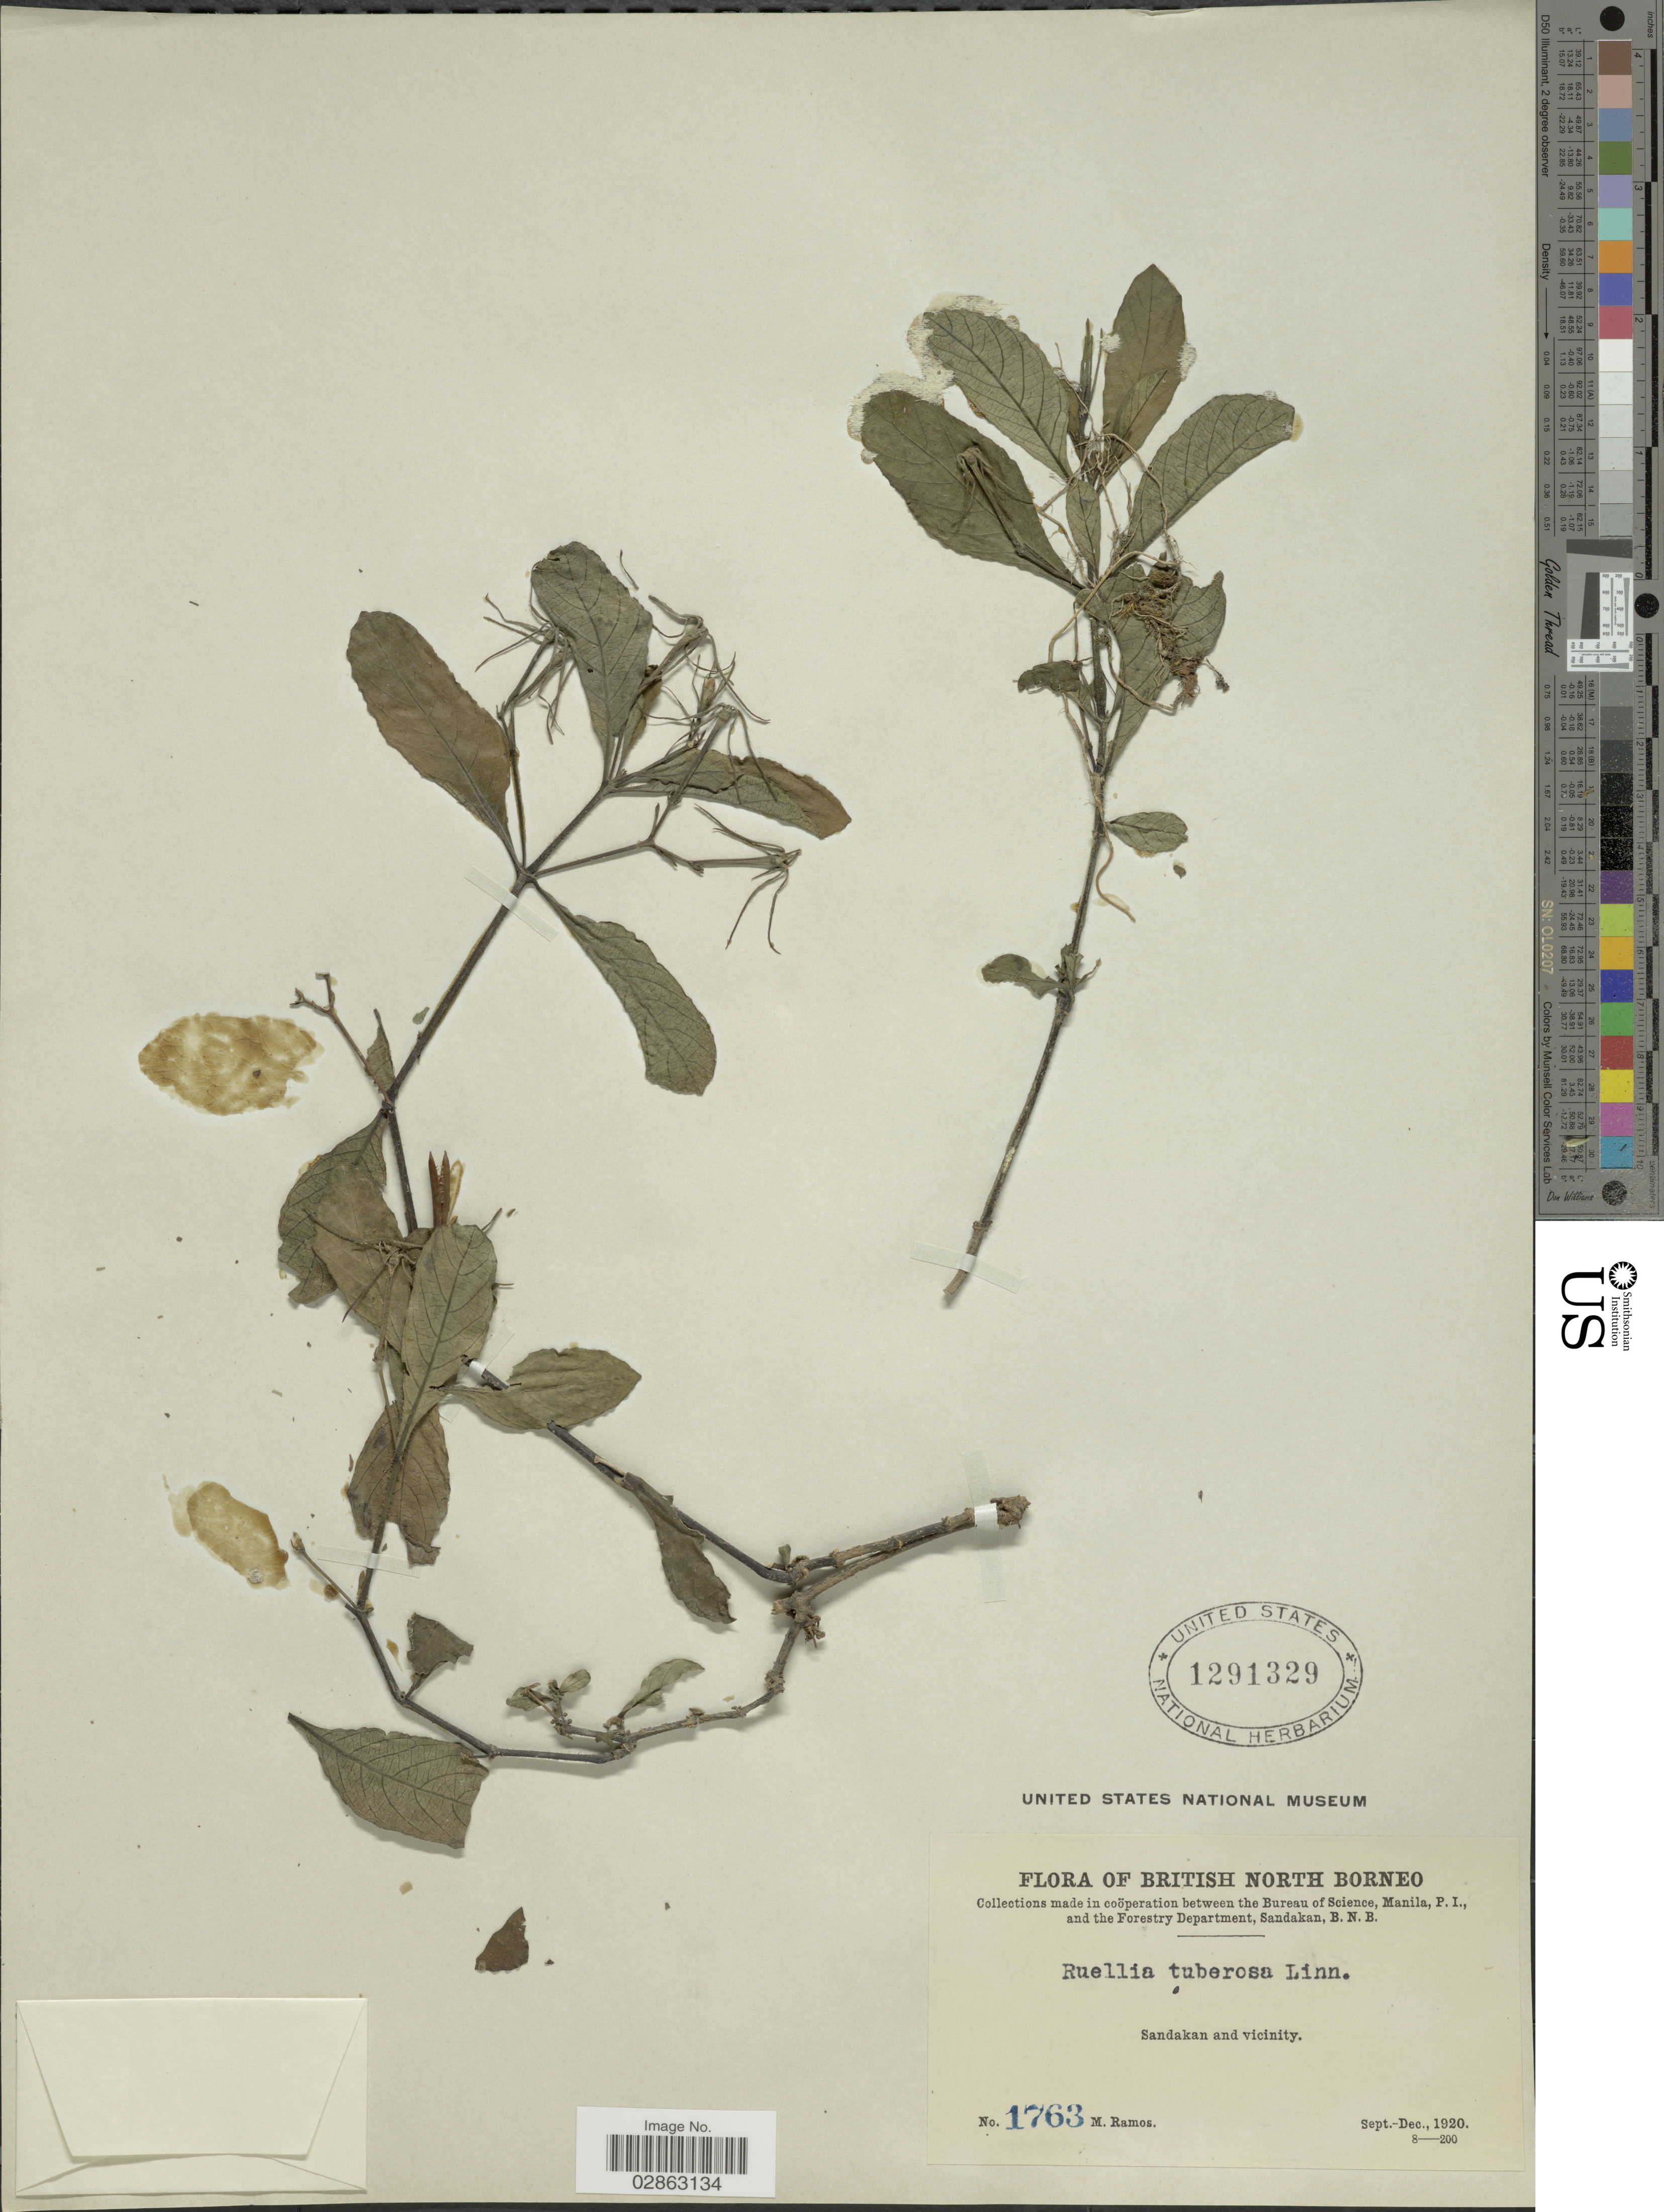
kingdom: Plantae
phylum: Tracheophyta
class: Magnoliopsida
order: Lamiales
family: Acanthaceae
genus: Ruellia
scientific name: Ruellia tuberosa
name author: L.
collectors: M. Ramos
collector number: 1763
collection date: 1920-09/1920-12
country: Malaysia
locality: British North Borneo. Sandakan and vicinity.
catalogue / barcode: US 1291329